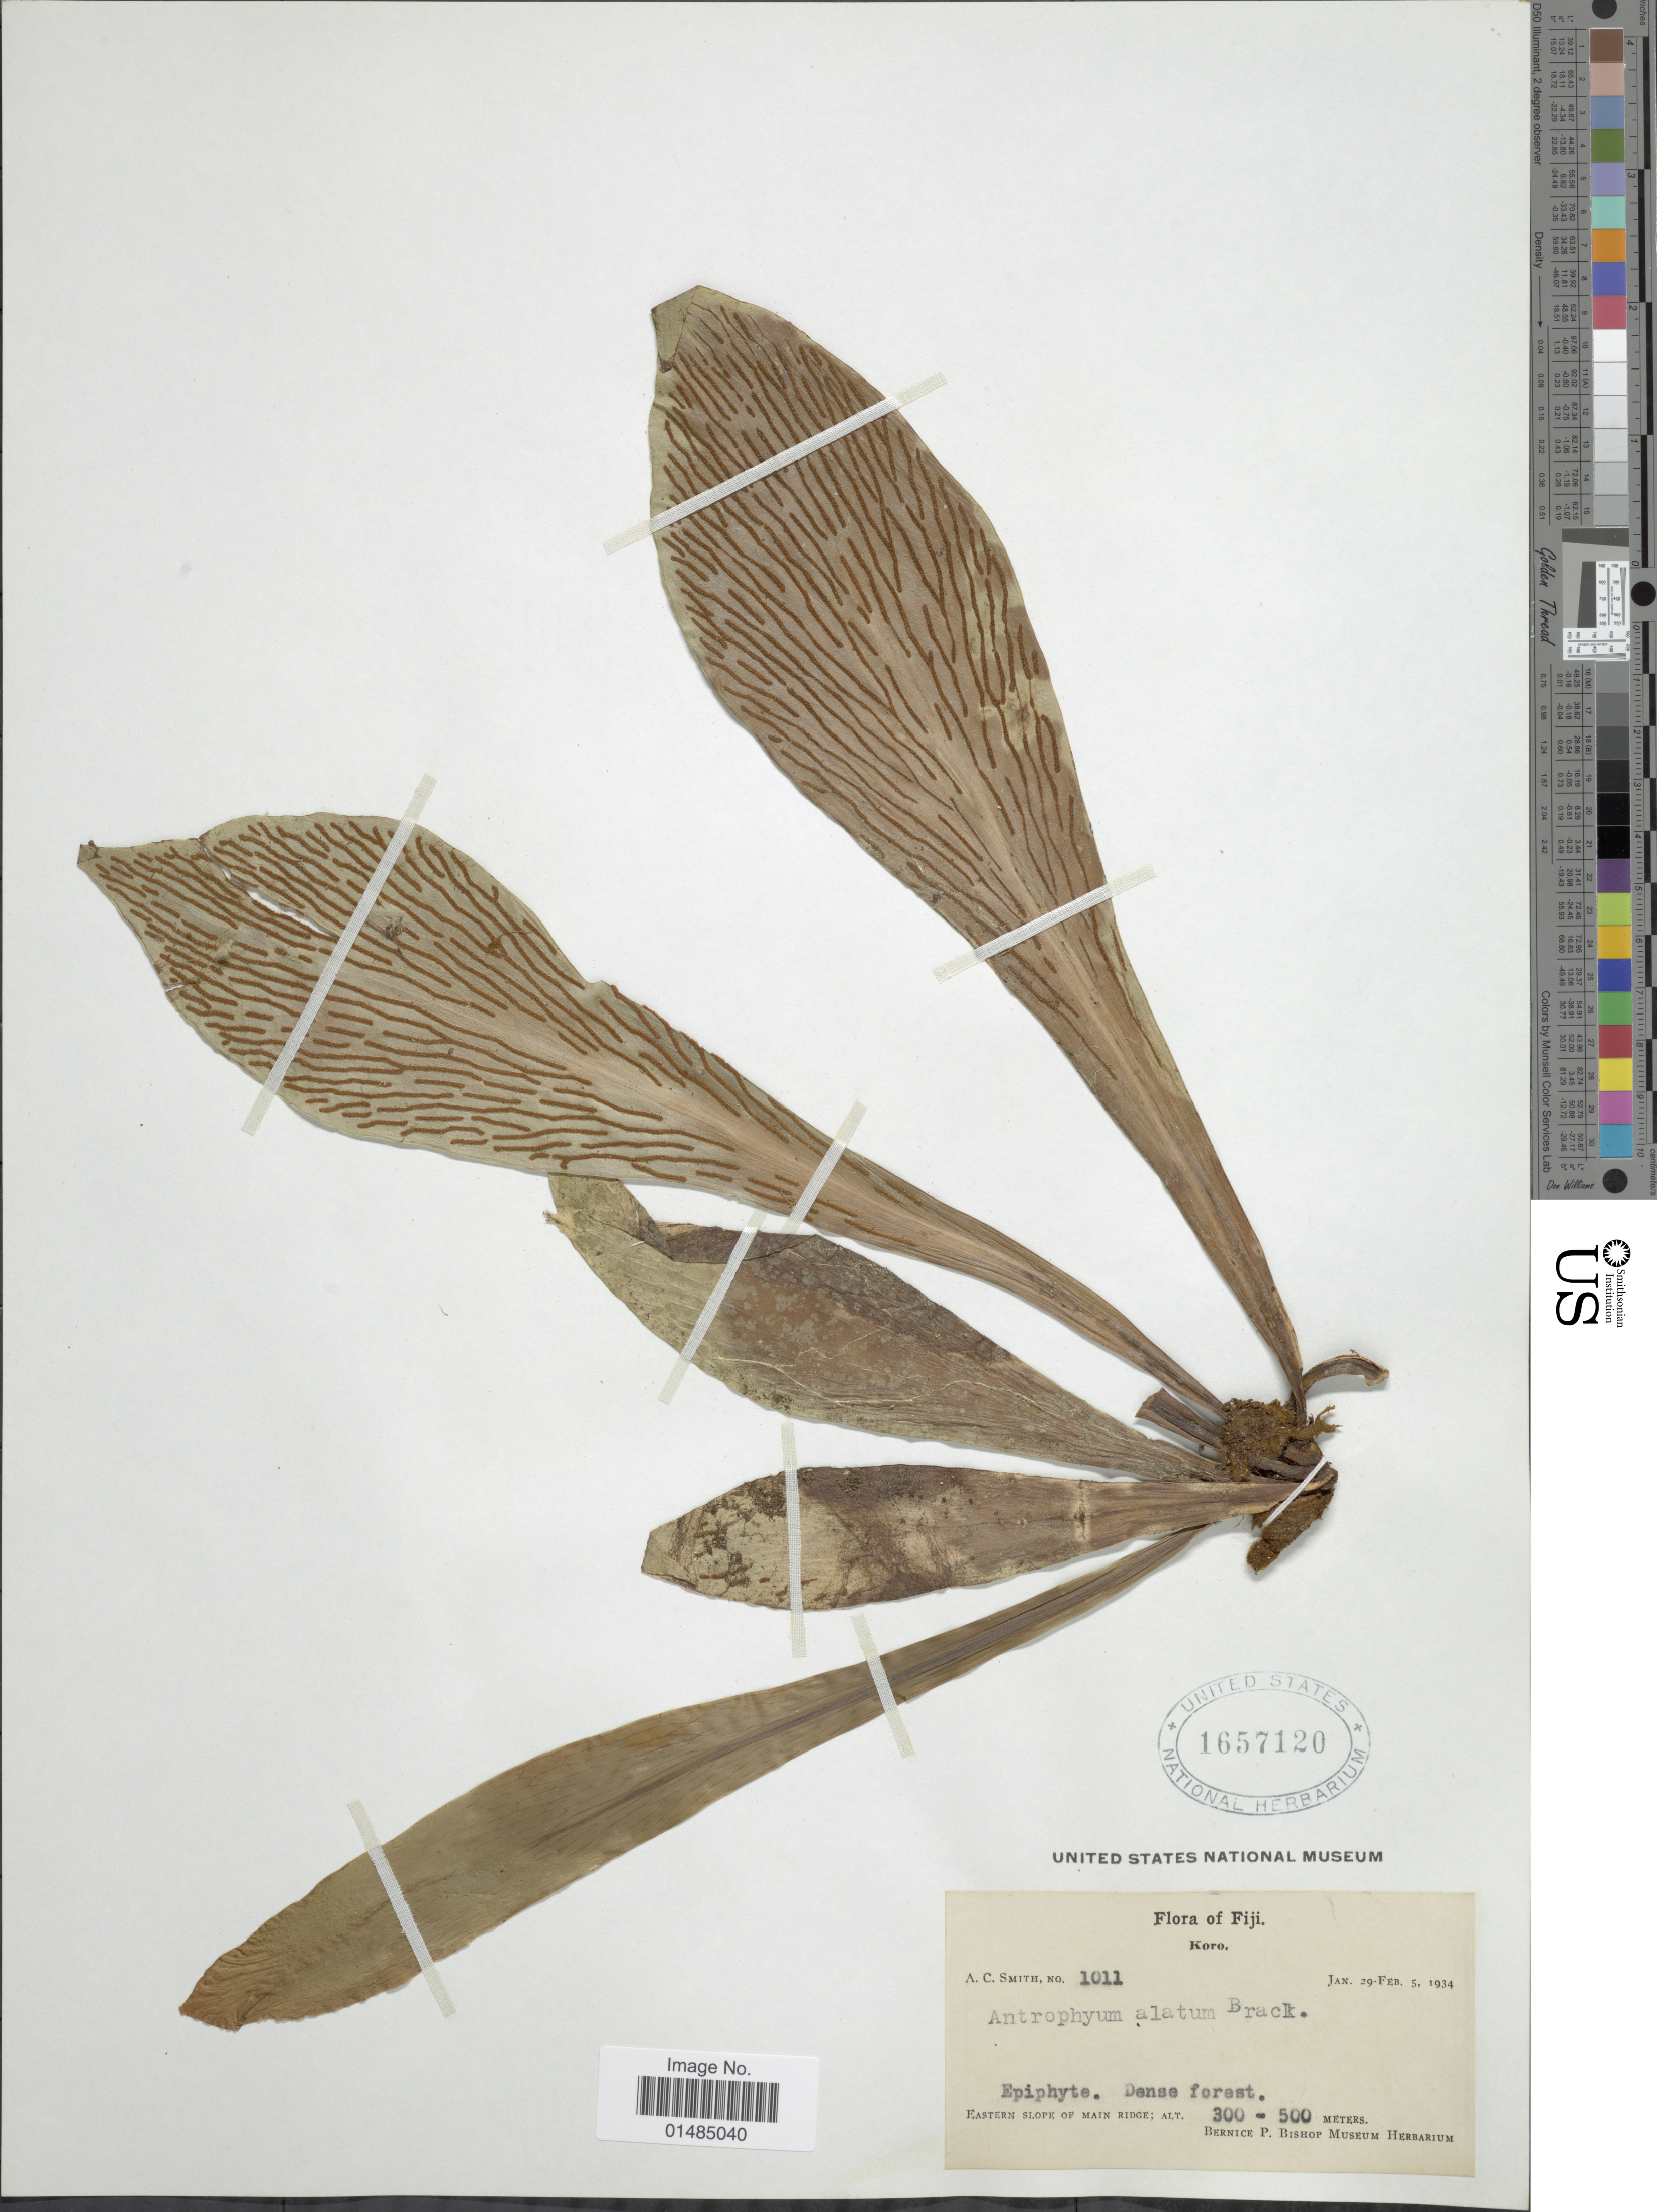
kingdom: Plantae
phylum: Tracheophyta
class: Polypodiopsida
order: Polypodiales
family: Pteridaceae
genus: Antrophyum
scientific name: Antrophyum alatum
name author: Brack. in Wilkes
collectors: A. C. Smith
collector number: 1011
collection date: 1934-01-29/1934-02-05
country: Fiji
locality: Fiji, Koro, Eastern slope of Main Ridge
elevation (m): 300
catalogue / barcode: US 1657120